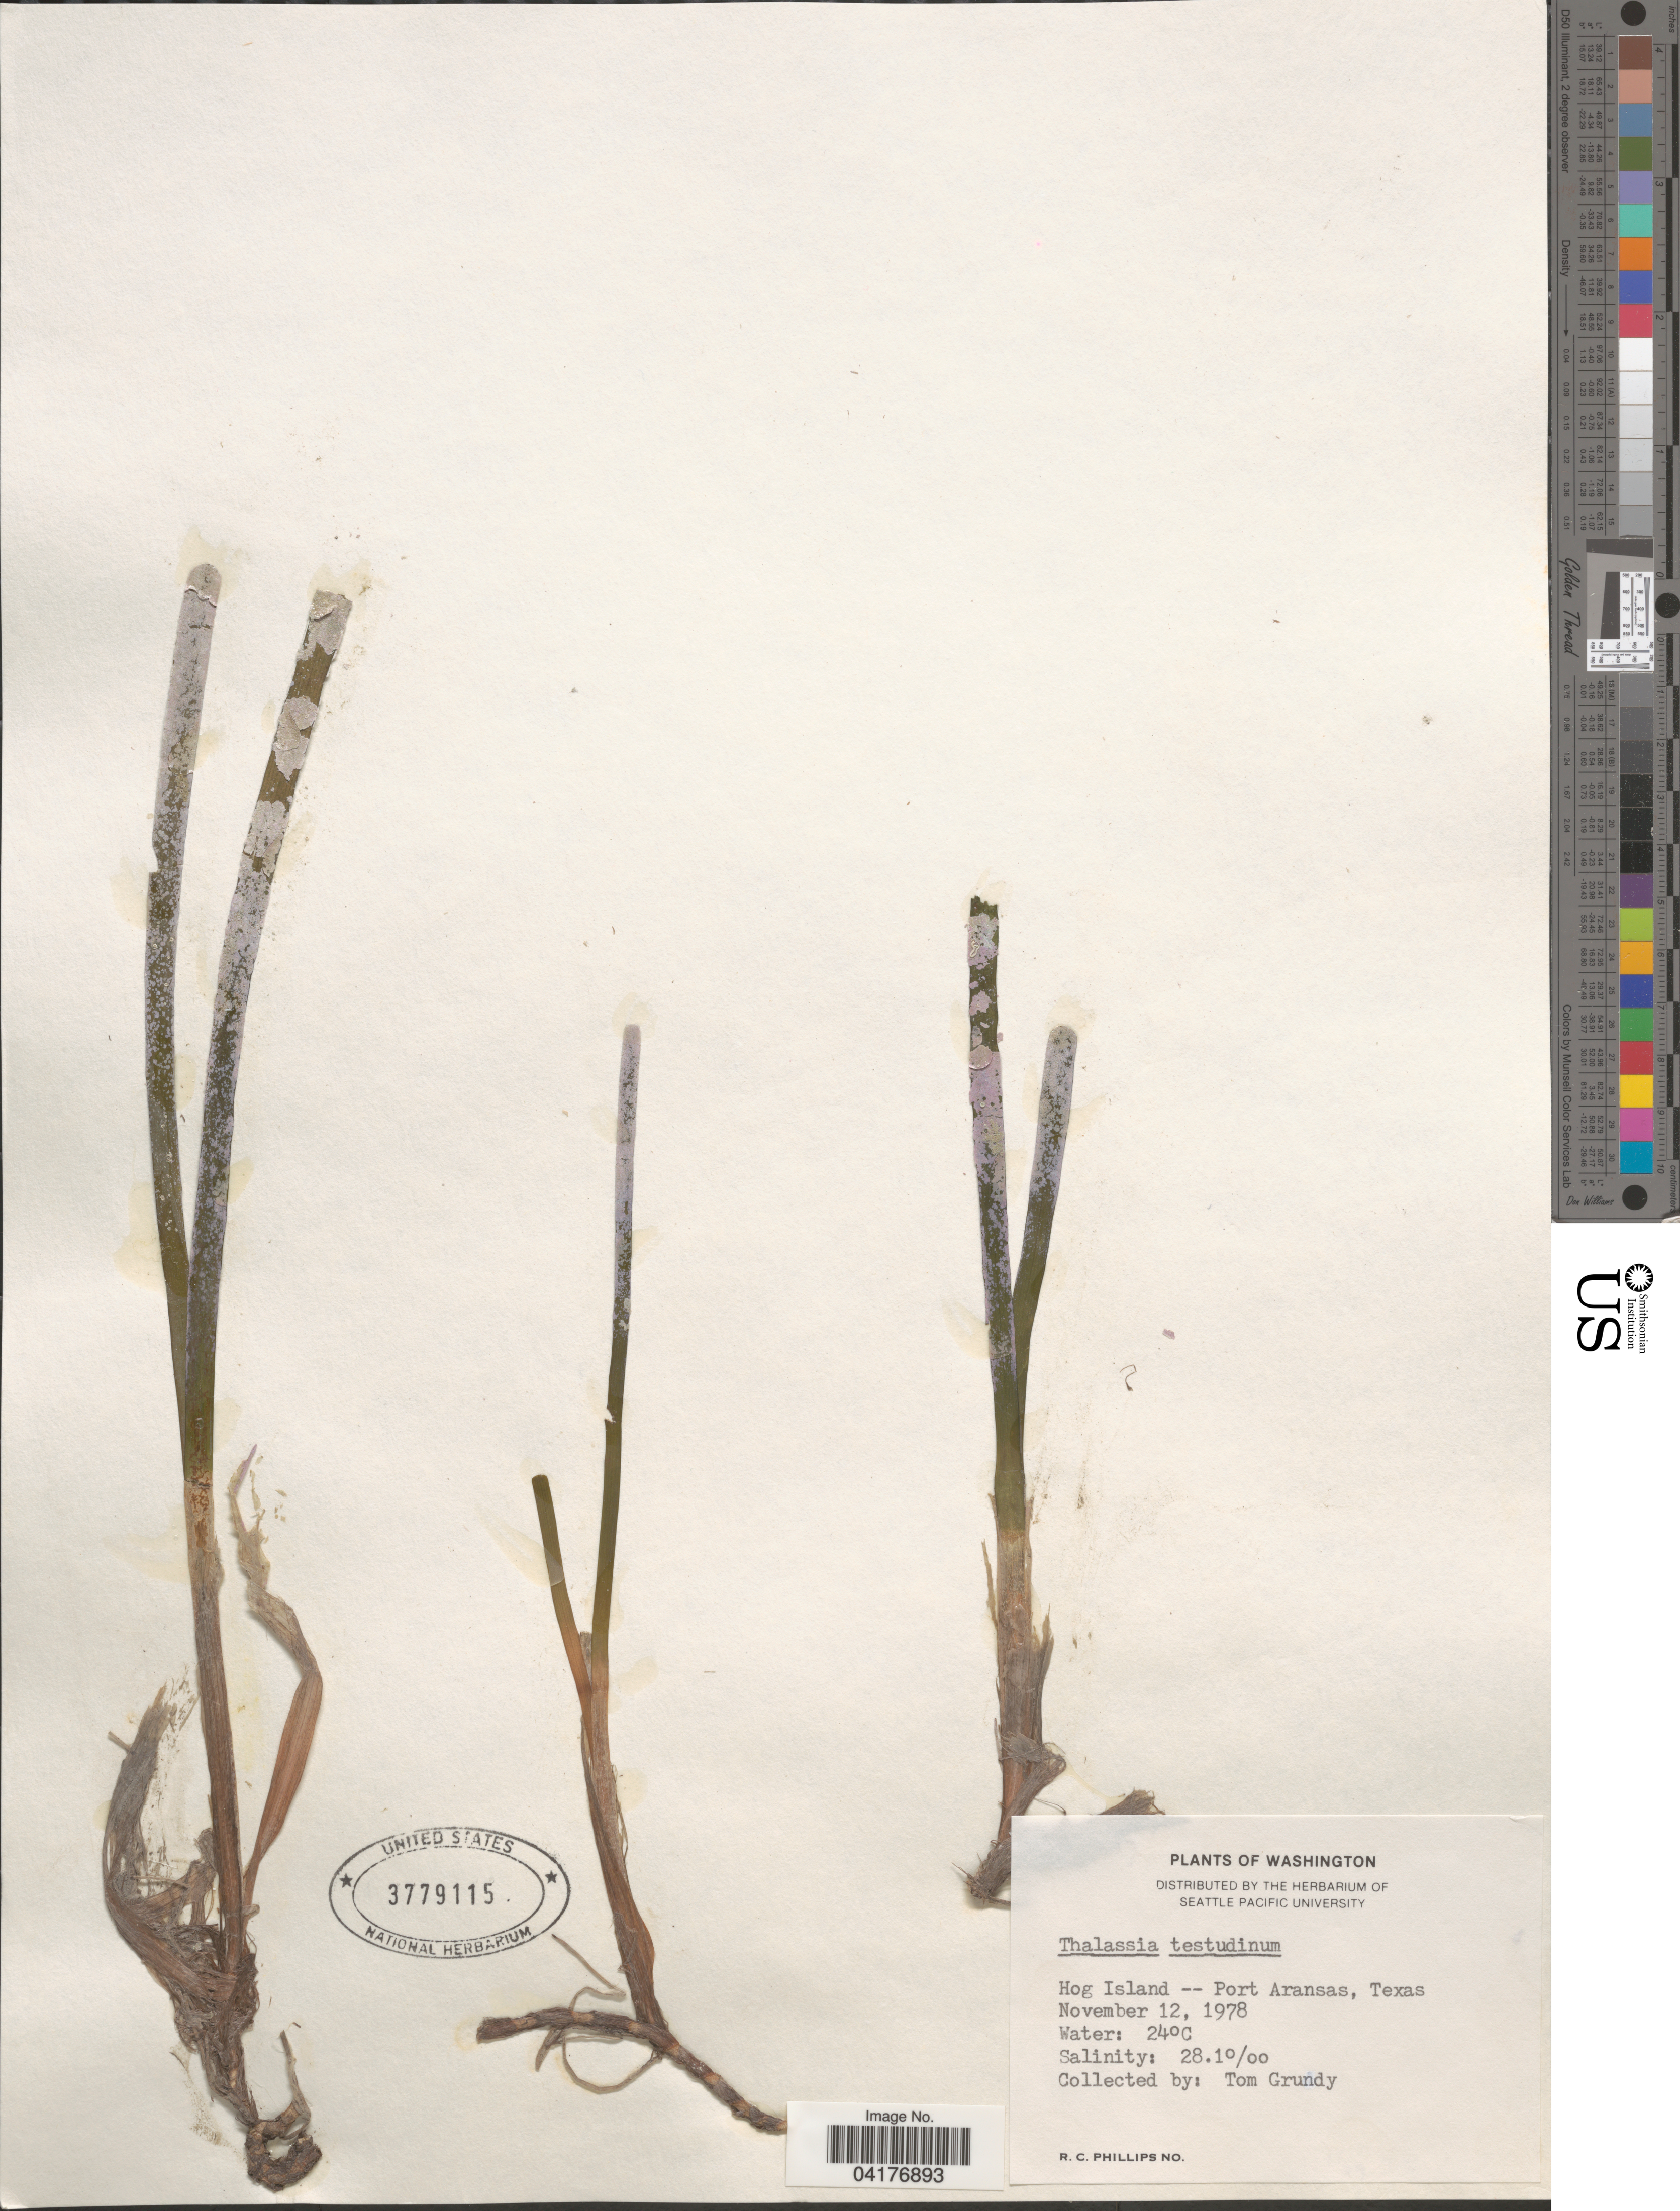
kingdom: Plantae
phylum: Tracheophyta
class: Liliopsida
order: Alismatales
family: Hydrocharitaceae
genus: Thalassia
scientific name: Thalassia testudinum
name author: Banks & Sol. ex K.D. Koenig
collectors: T. Grundy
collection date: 1978-11-12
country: United States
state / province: Texas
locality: Hog Island -- Port Aransas.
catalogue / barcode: US 3779115